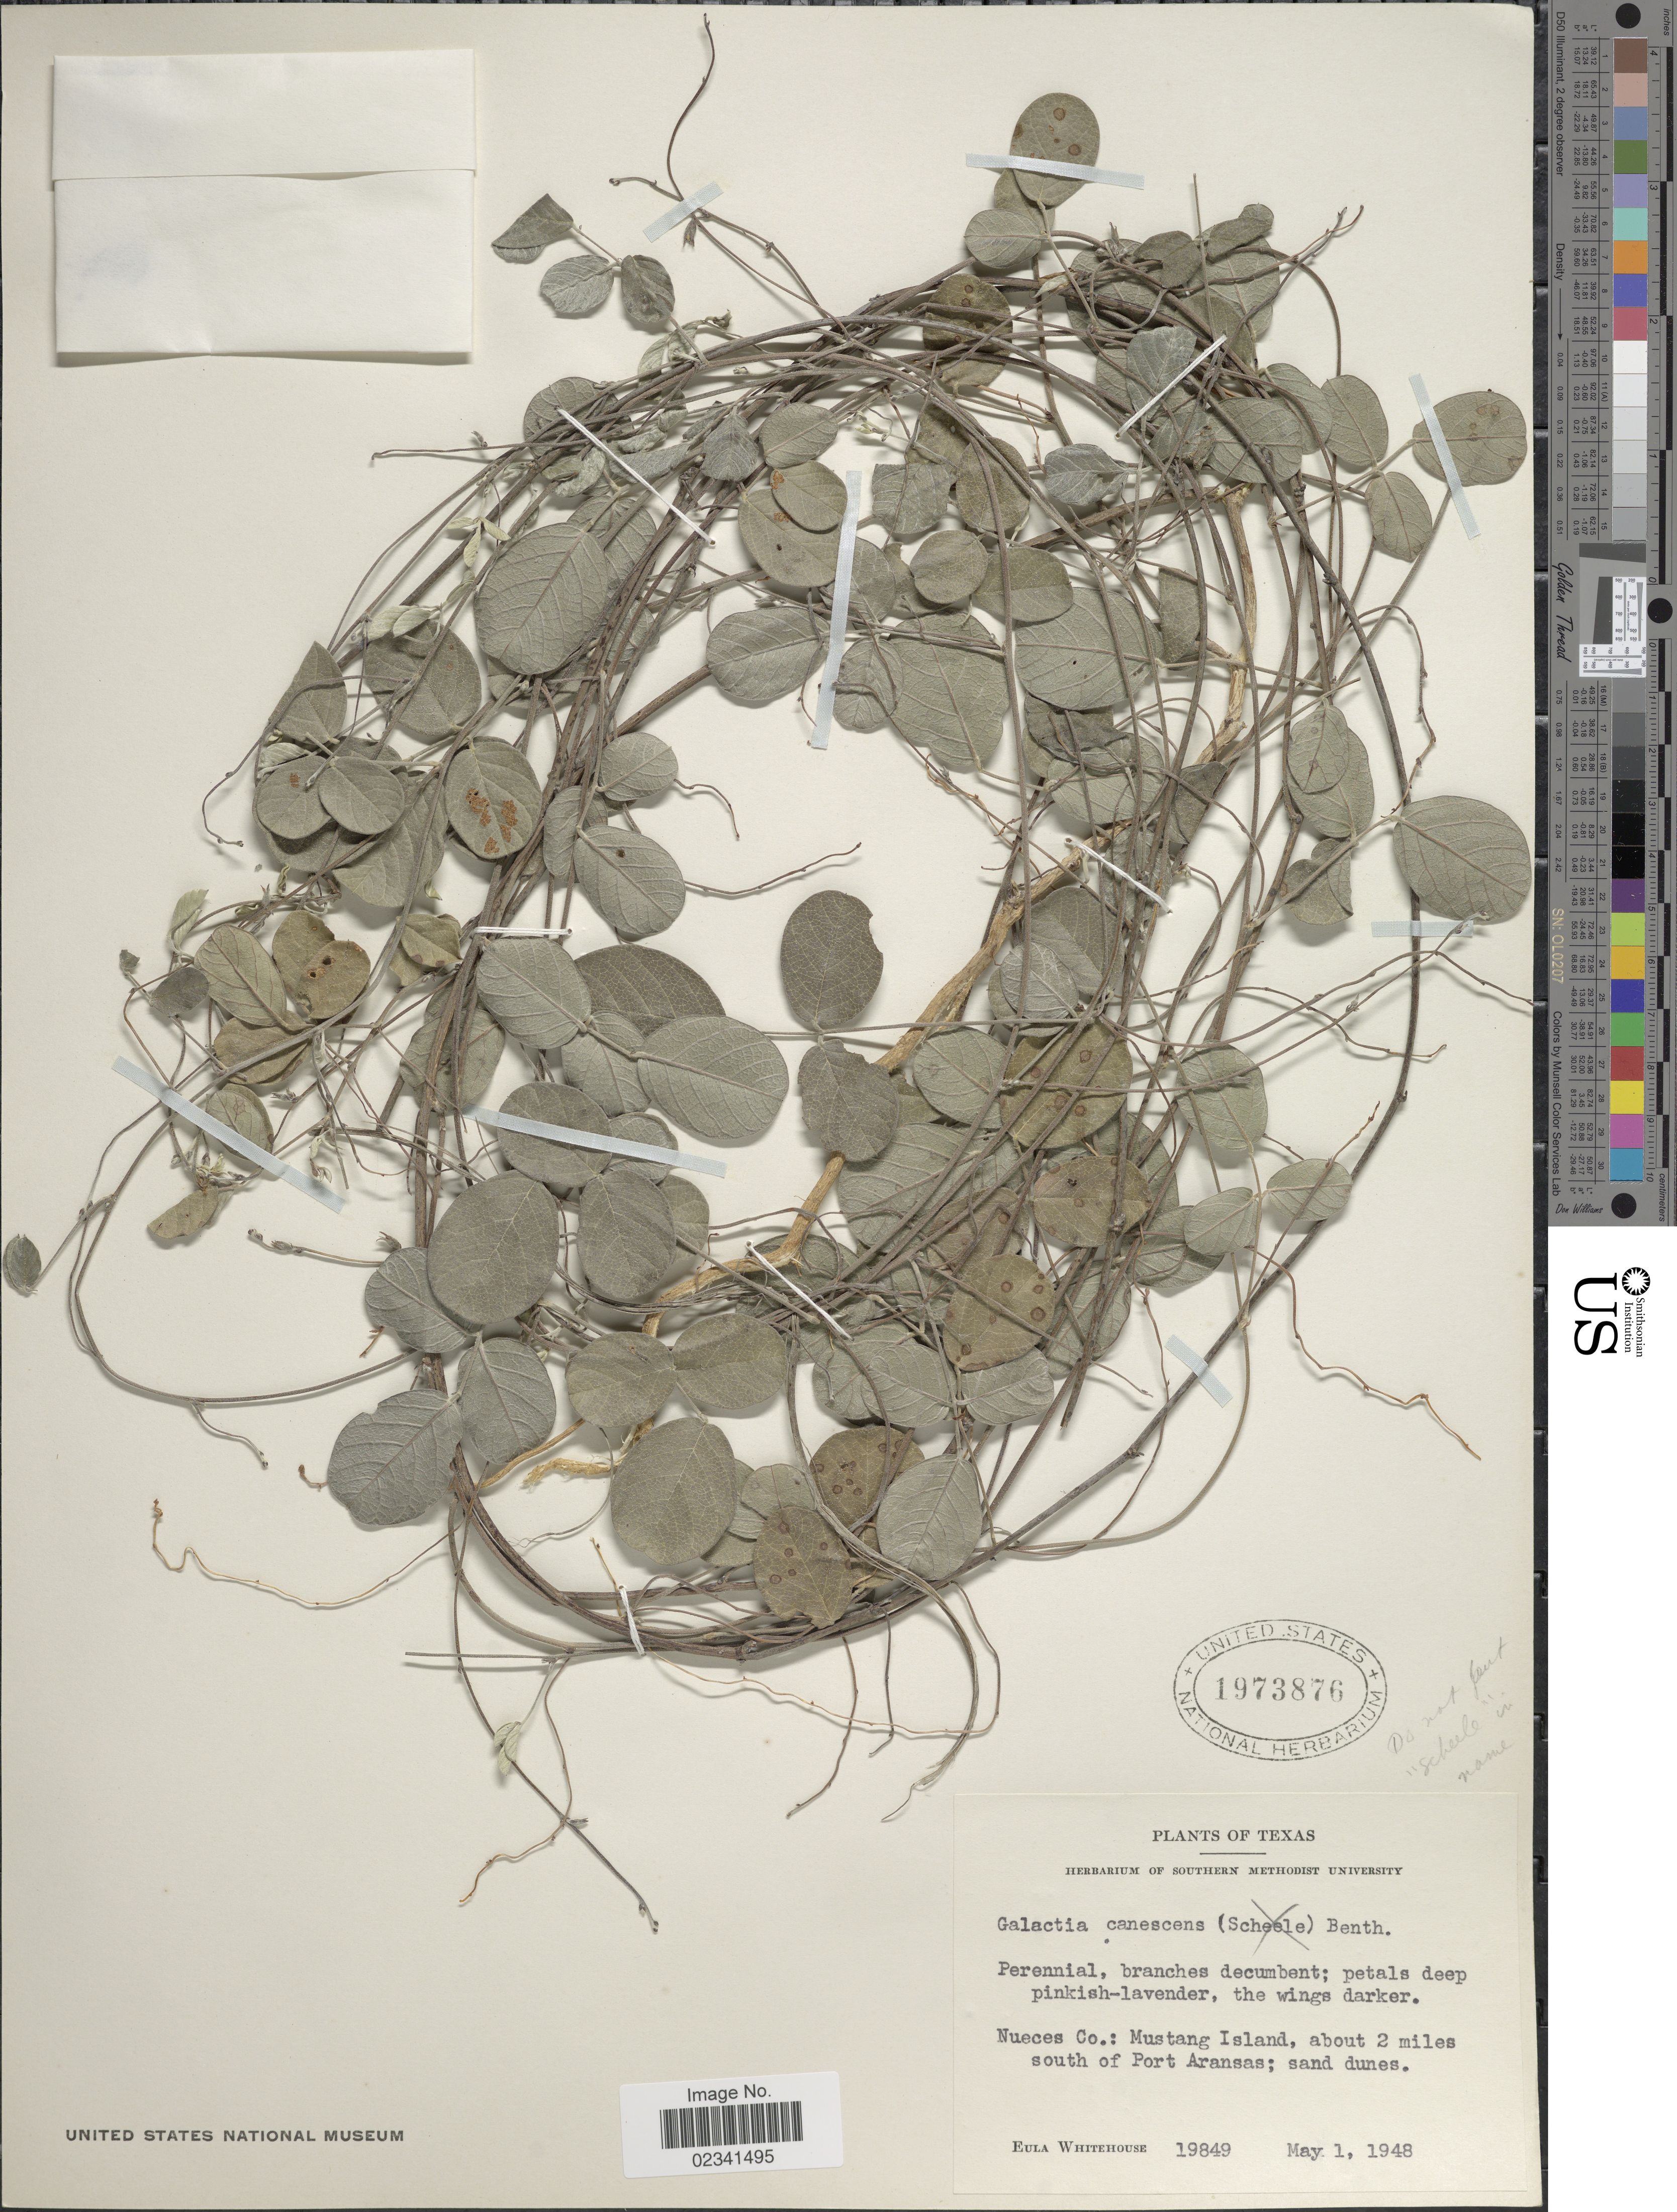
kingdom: Plantae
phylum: Tracheophyta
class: Magnoliopsida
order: Fabales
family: Fabaceae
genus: Galactia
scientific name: Galactia canescens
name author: Benth.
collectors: E. Whitehouse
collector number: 19849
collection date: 1948-05-01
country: United States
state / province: Texas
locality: Nueces Co.: Mustang Island, about 2 miles south of Port Aransas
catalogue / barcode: US 1973876